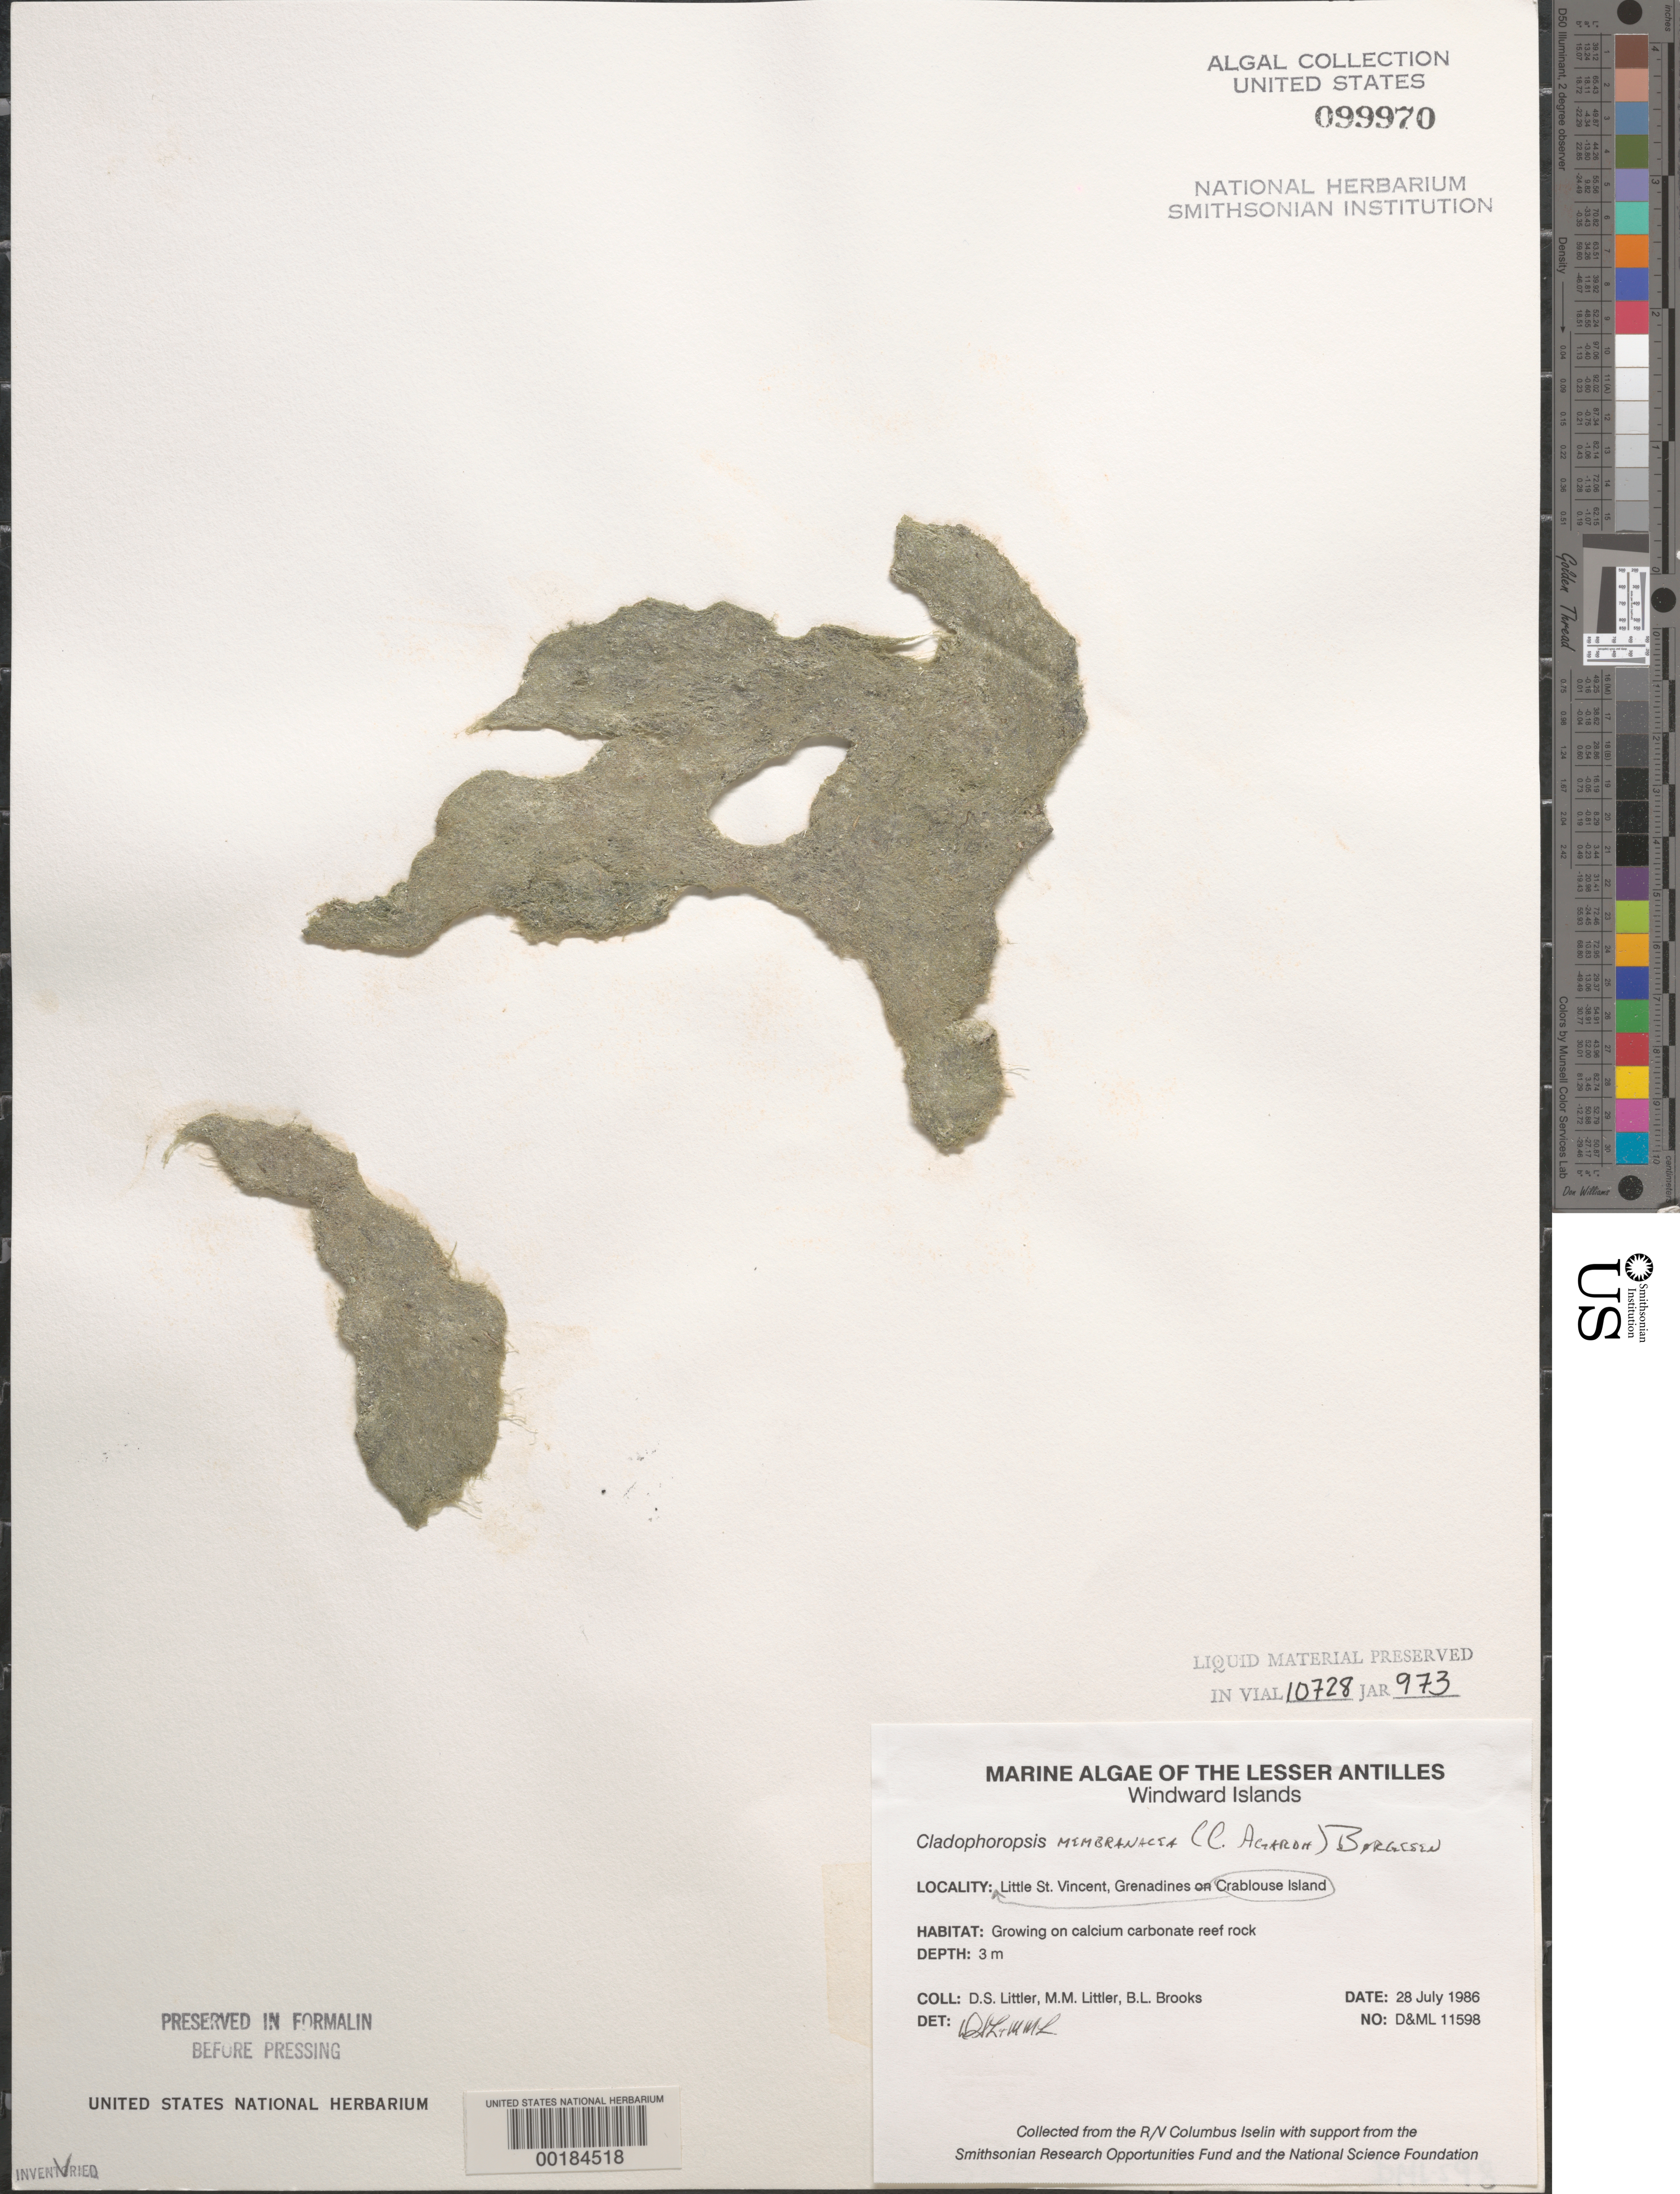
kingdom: Plantae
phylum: Chlorophyta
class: Ulvophyceae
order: Siphonocladales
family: Boodleaceae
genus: Cladophoropsis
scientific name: Cladophoropsis membranacea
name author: (Hofman-Bang) Børgesen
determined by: Littler, D. S.; Littler, M. M.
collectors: D. S. Littler, M. M. Littler & B. Brooks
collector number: D&ML 11598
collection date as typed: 28 Jul 1986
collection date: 1986-07-28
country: St. Vincent - Grenadines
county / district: Grenadines Parish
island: Little Saint Vincent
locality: Crablouse Island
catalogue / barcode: US 99970